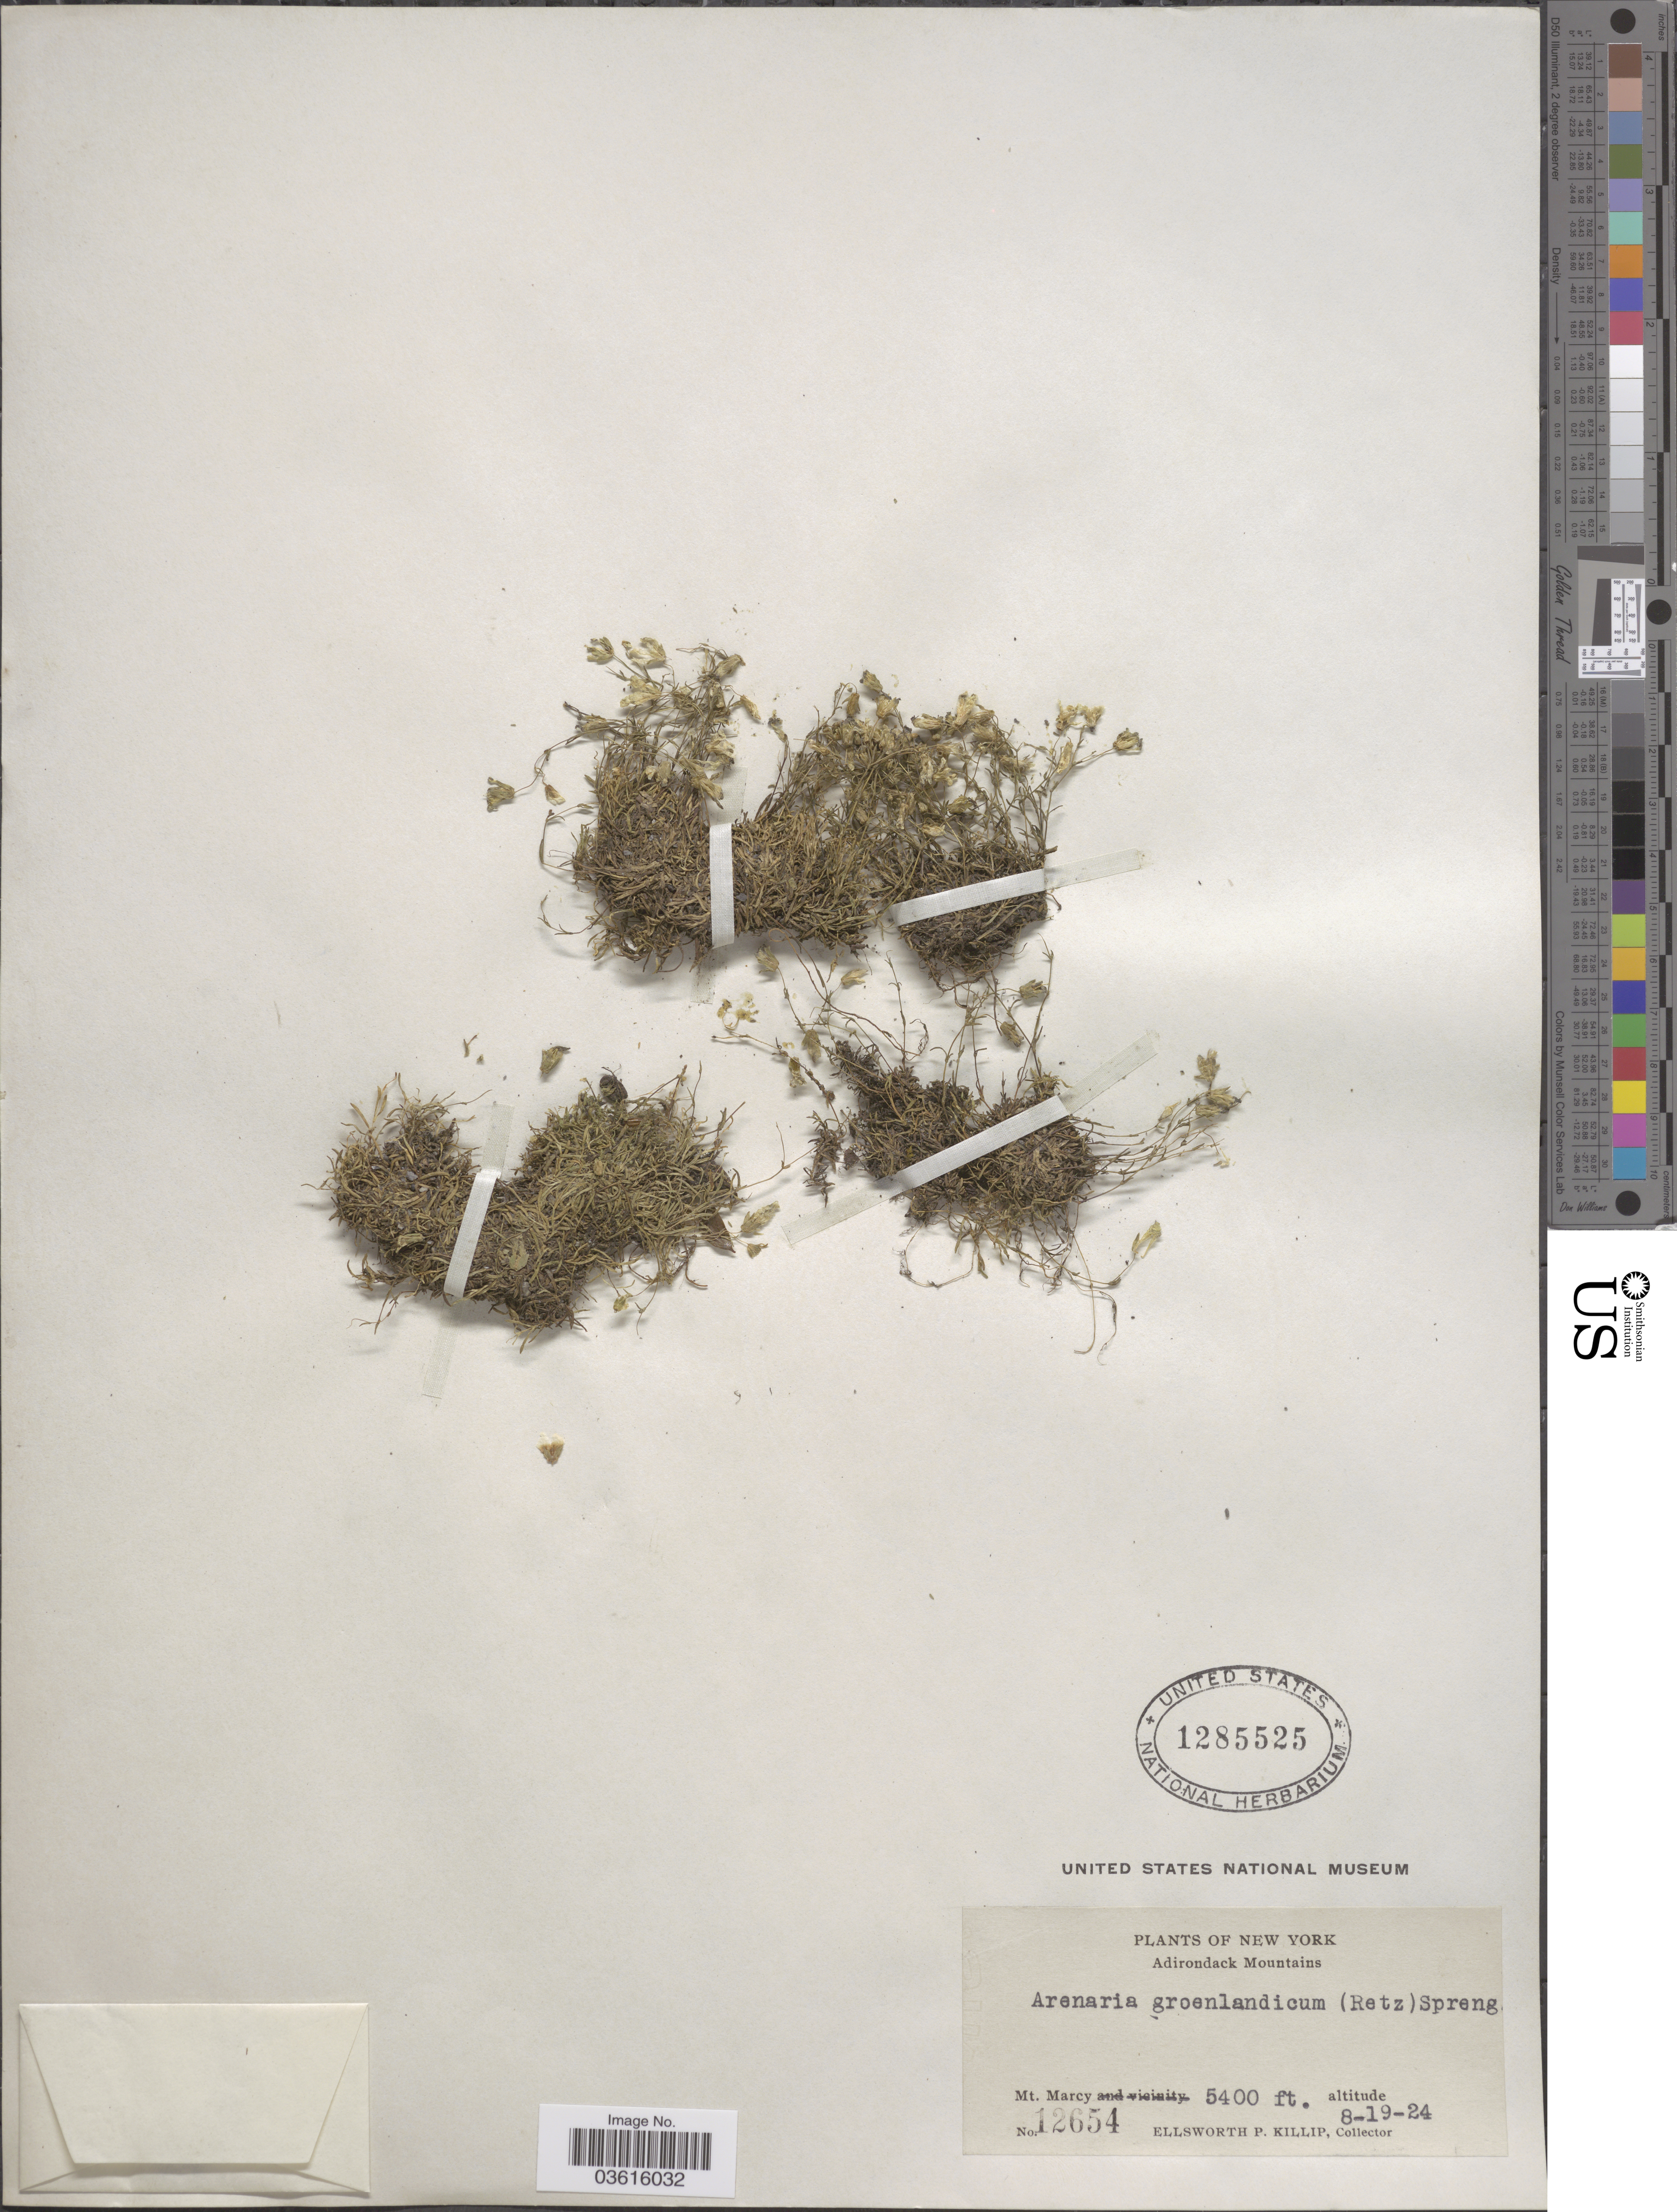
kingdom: Plantae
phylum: Tracheophyta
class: Magnoliopsida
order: Caryophyllales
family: Caryophyllaceae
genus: Minuartia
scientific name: Minuartia groenlandica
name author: (Retz.) Ostenf.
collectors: E. P. Killip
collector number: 12654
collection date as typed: Transcribed d/m/y: 19/8/24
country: United States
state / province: New York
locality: Adirondack Mountains. Mt. Marcy.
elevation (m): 1646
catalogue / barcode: US 1285525